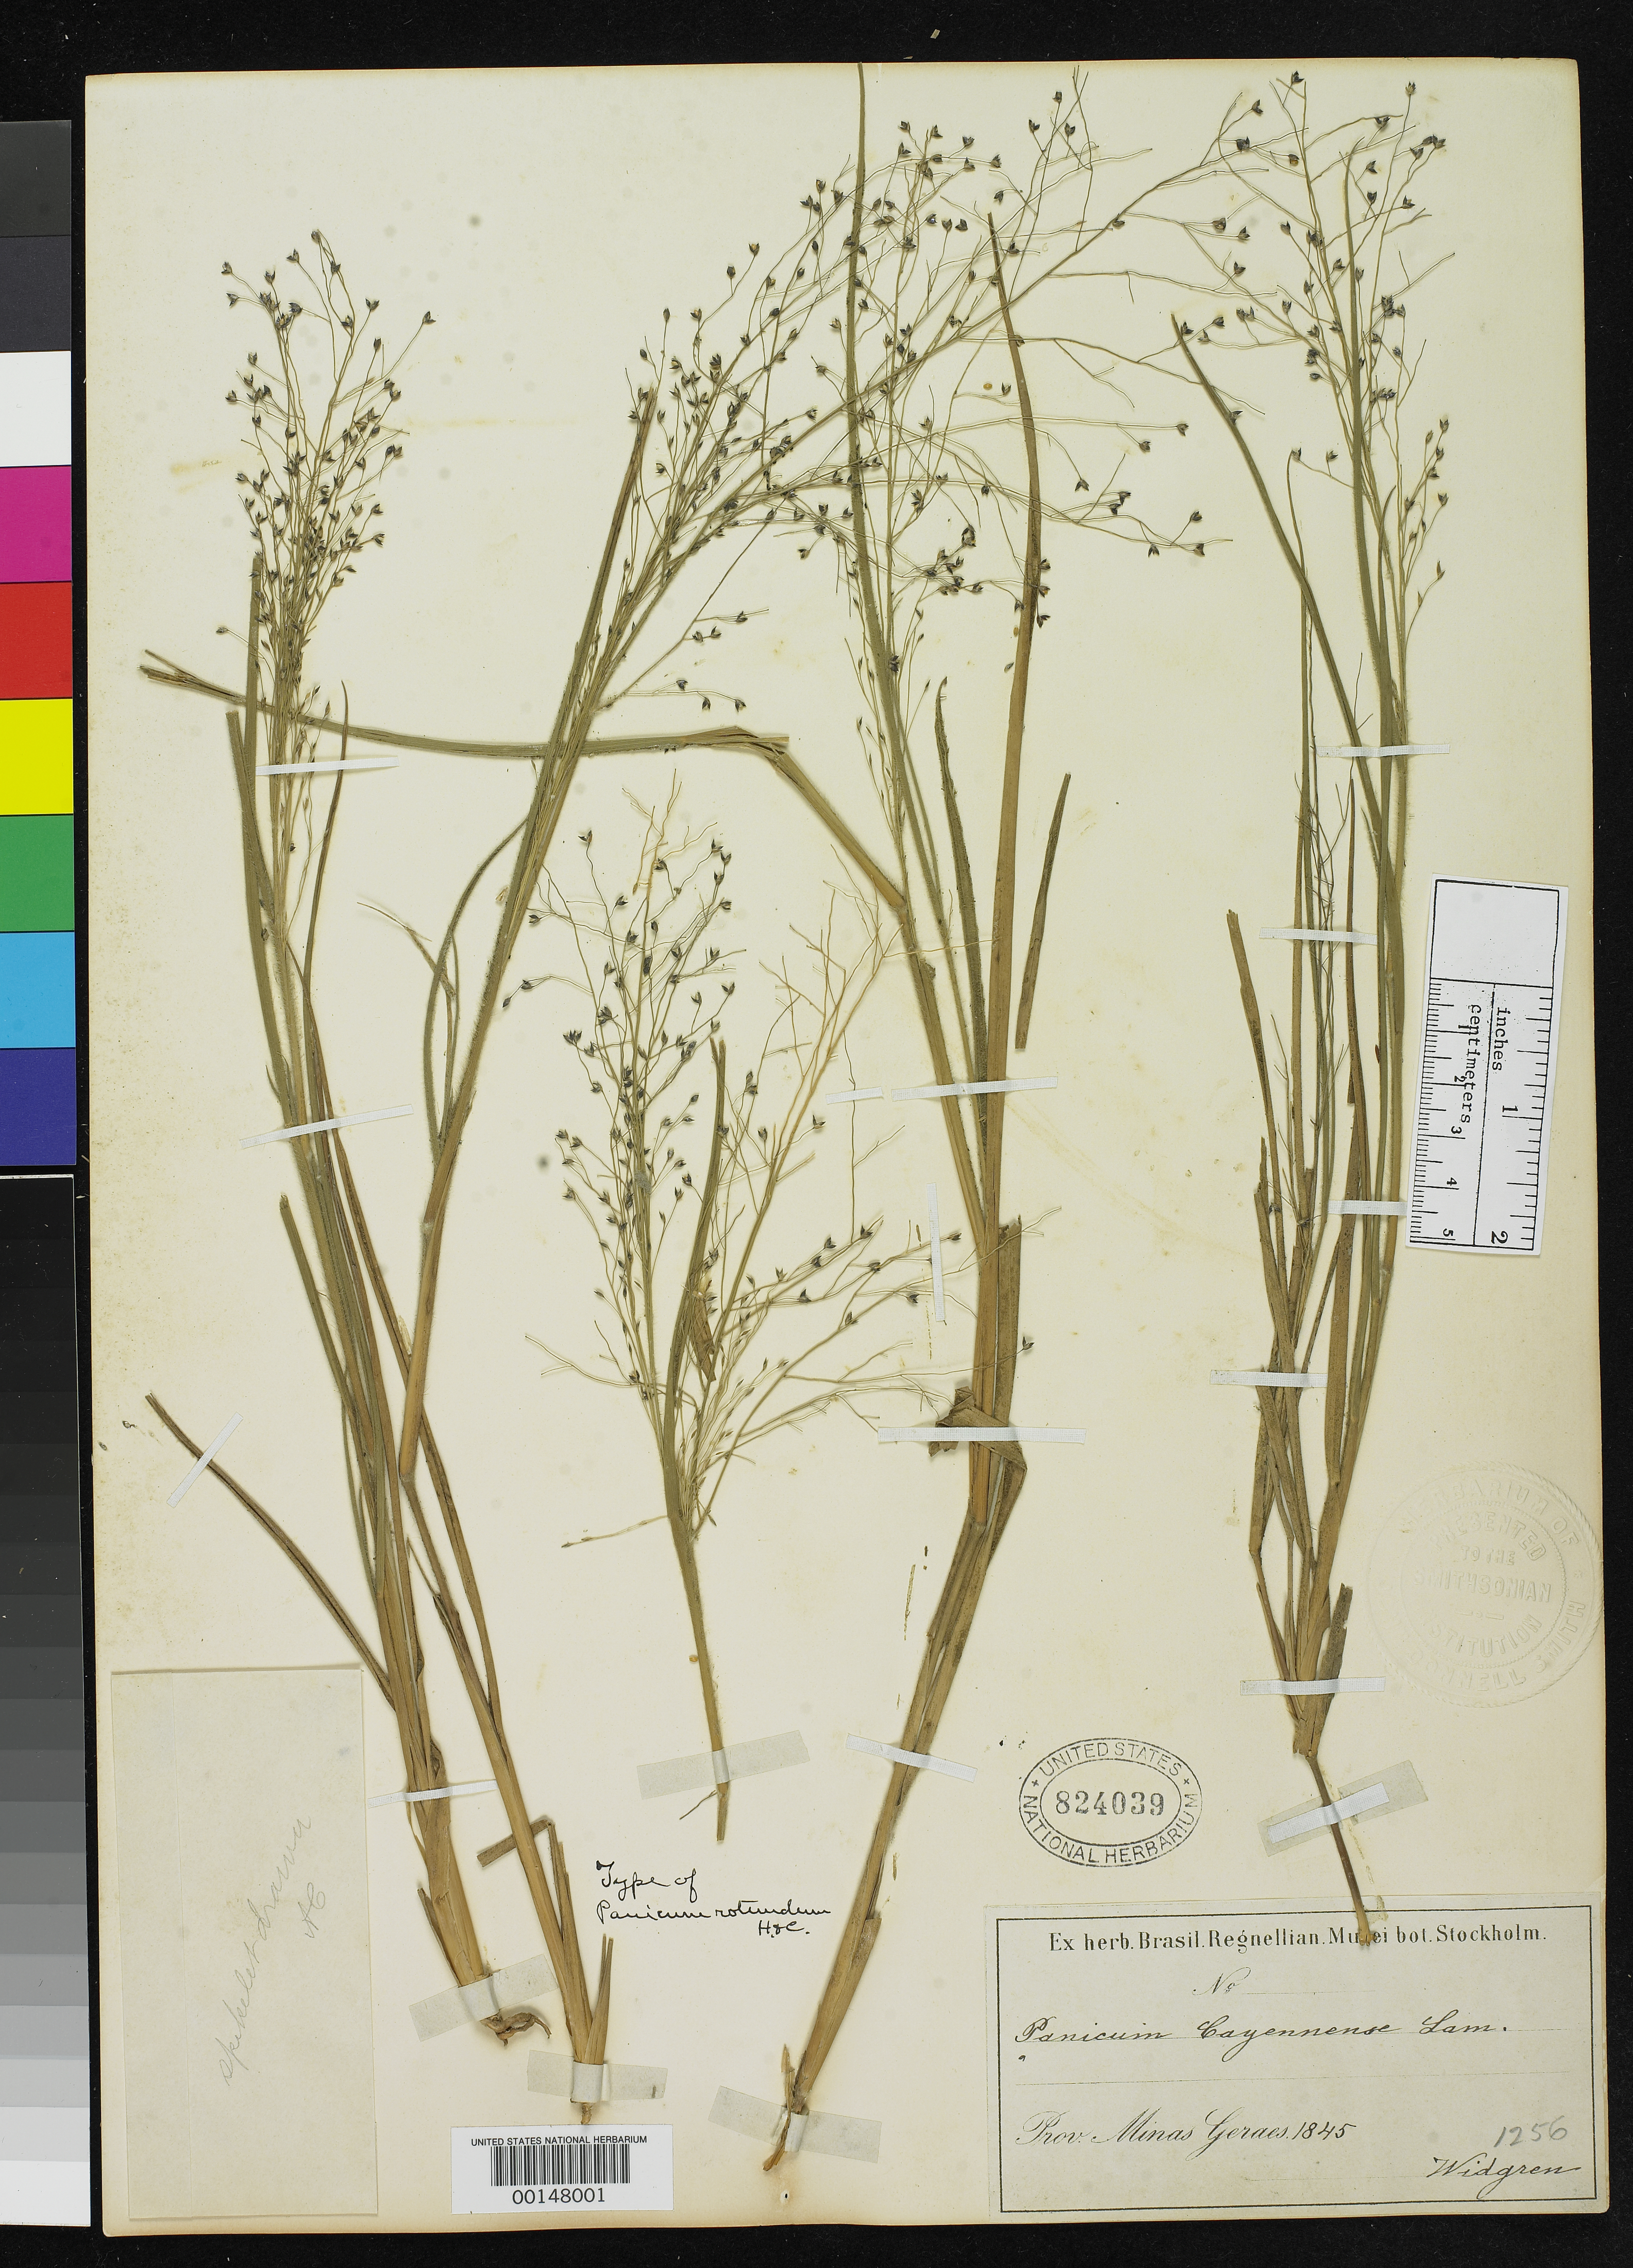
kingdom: Plantae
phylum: Tracheophyta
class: Liliopsida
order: Poales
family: Poaceae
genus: Panicum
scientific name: Panicum rotundum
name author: Hitchc. & Chase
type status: Holotype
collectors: J. Widgren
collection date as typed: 1845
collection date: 1845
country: Brazil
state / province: Minas Gerais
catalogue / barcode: US 824039